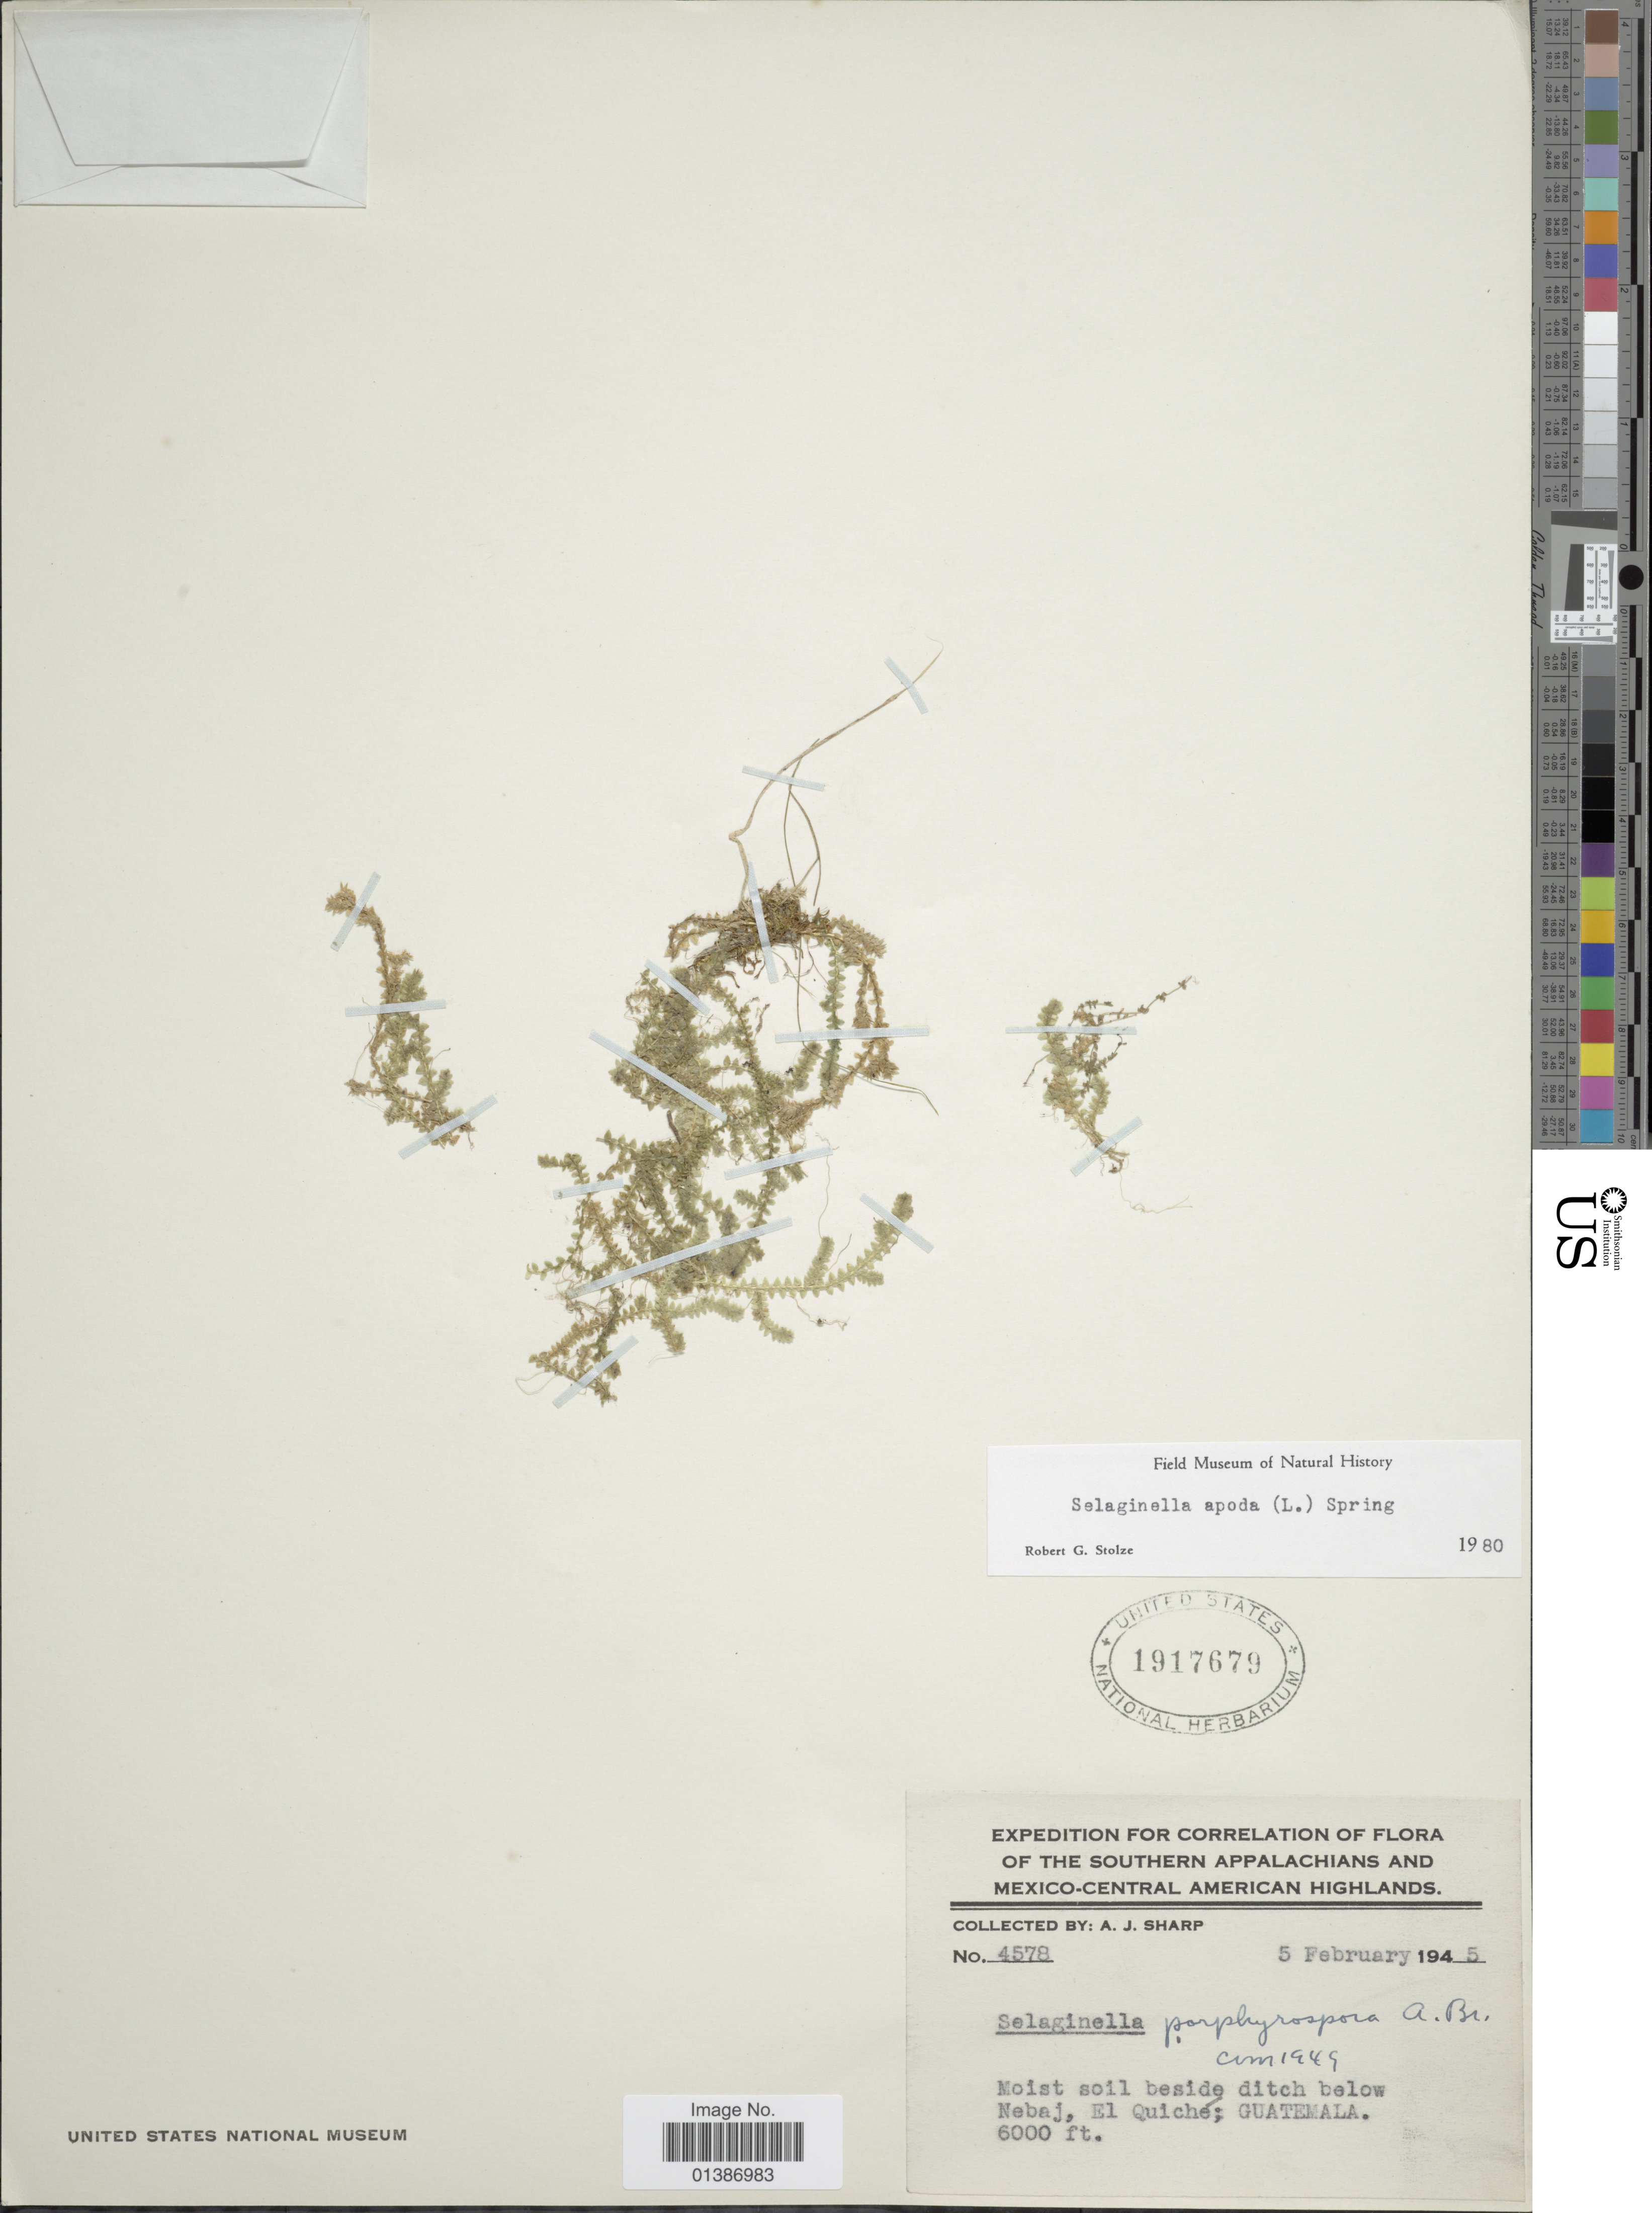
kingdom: Plantae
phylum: Tracheophyta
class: Lycopodiopsida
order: Selaginellales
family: Selaginellaceae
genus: Selaginella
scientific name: Selaginella apoda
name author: (L.) Spring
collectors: A. J. Sharp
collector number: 4578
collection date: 1945-02-05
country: Guatemala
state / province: El Quiché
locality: Southern Appalachians and Mexico-Central American Highlands, moist soil beside ditch below Nebaj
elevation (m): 1829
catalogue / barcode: US 1917679